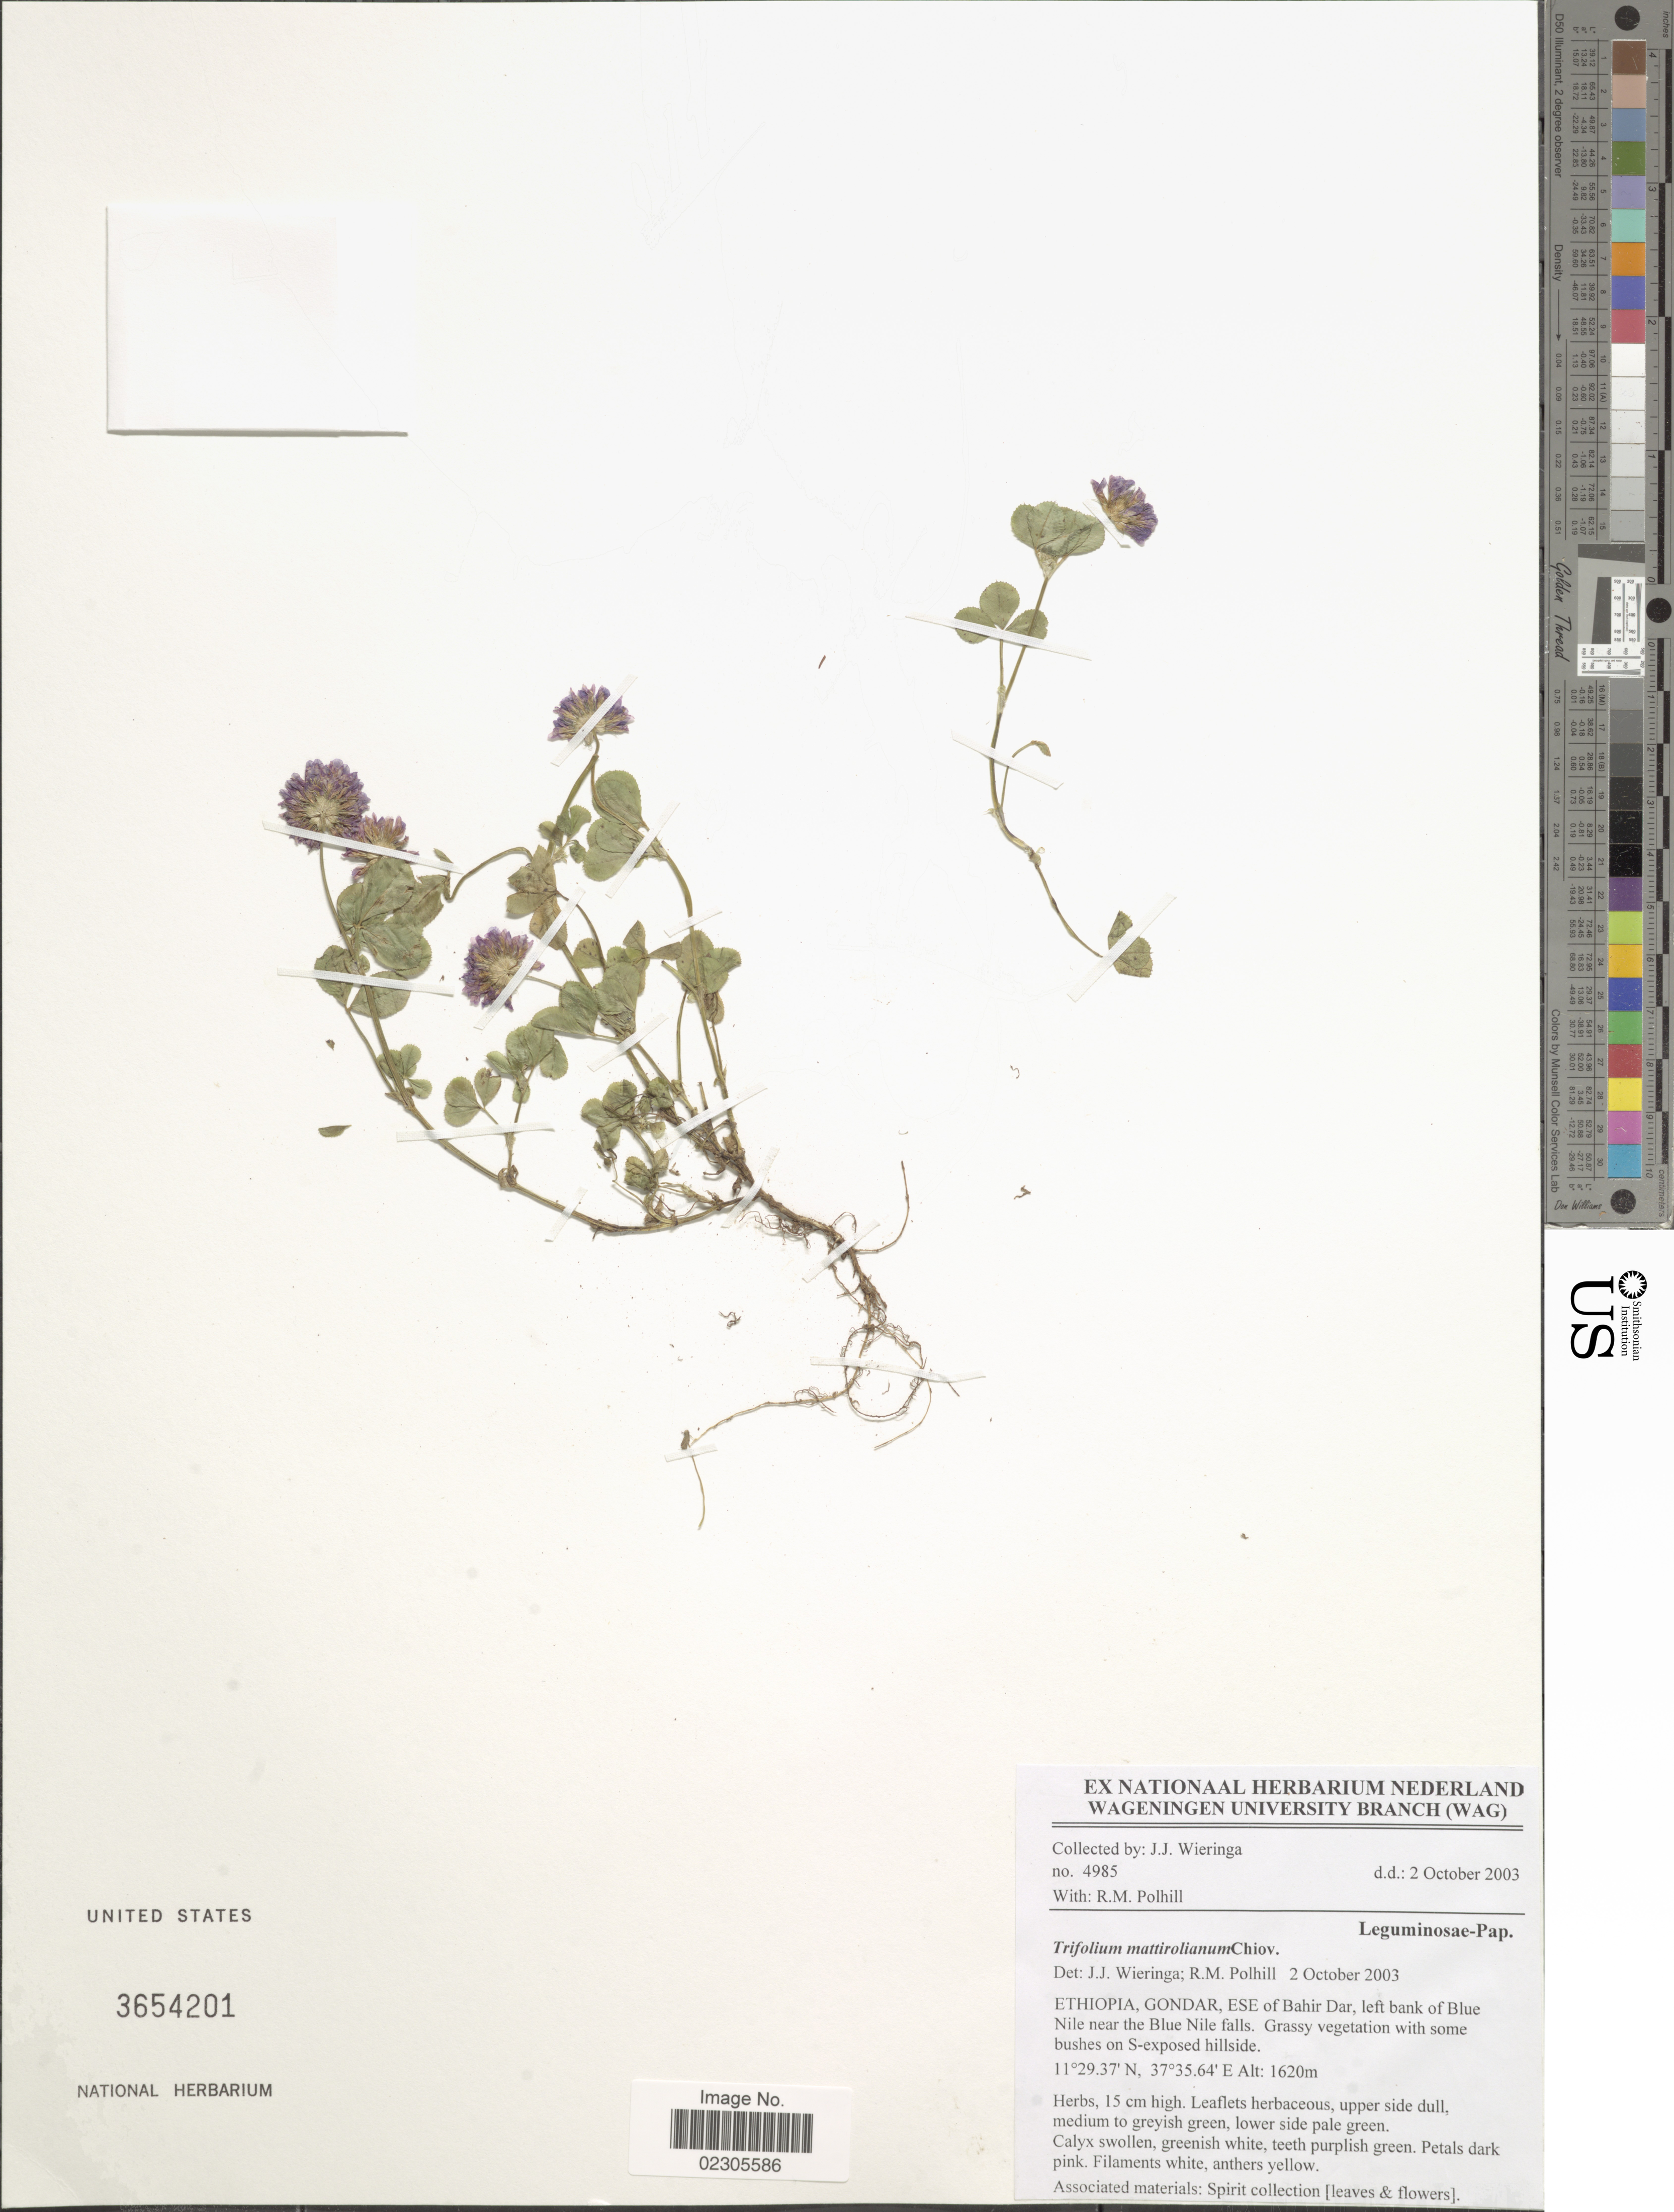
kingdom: Plantae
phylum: Tracheophyta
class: Magnoliopsida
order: Fabales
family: Fabaceae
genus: Trifolium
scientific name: Trifolium mattirolianum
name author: Chiov.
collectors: J. Wieringa & R. M. Polhill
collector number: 4985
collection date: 2003-10-02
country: Ethiopia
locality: Gondar, ESE of Bahir Dar, left bank of Blue Nile near the Blue Nile falls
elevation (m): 1620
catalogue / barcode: US 3654201